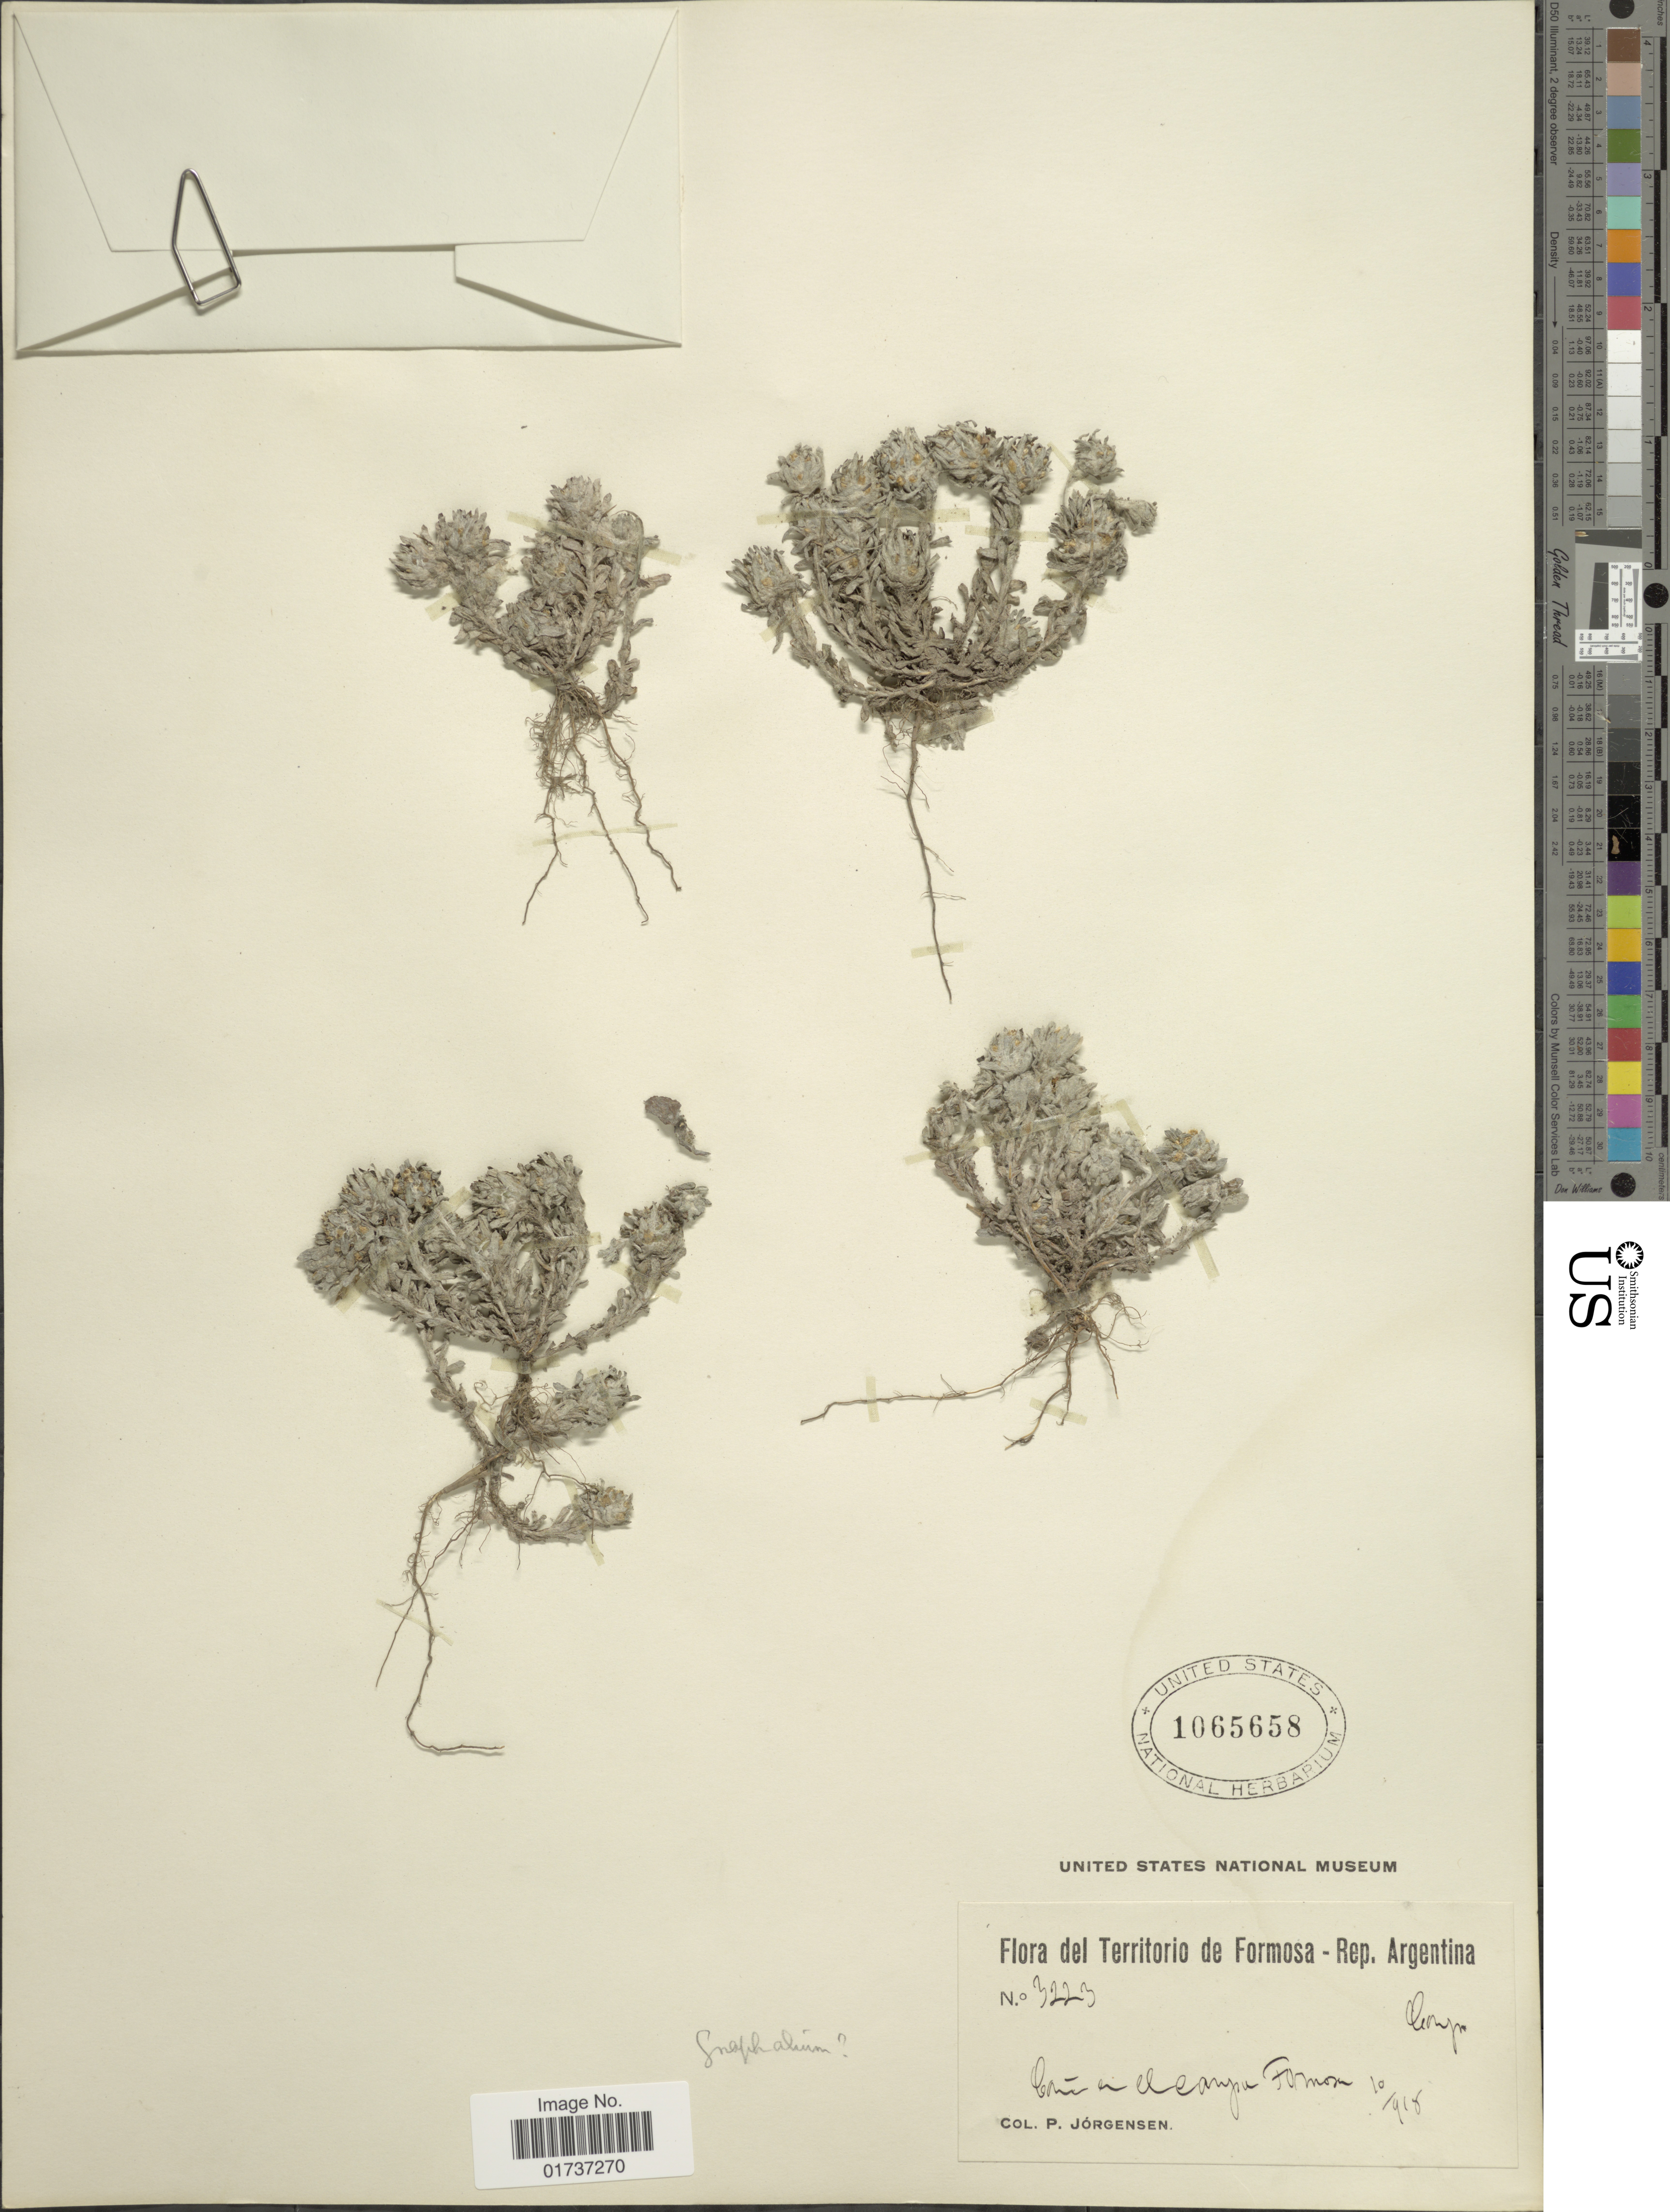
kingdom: Plantae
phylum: Tracheophyta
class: Magnoliopsida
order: Asterales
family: Asteraceae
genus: Gnaphalium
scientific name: Gnaphalium sp.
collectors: P. Jörgensen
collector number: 3223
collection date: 1918-10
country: Argentina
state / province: Formosa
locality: Territorio de Formosa, en el campo Formosa.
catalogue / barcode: US 1065658